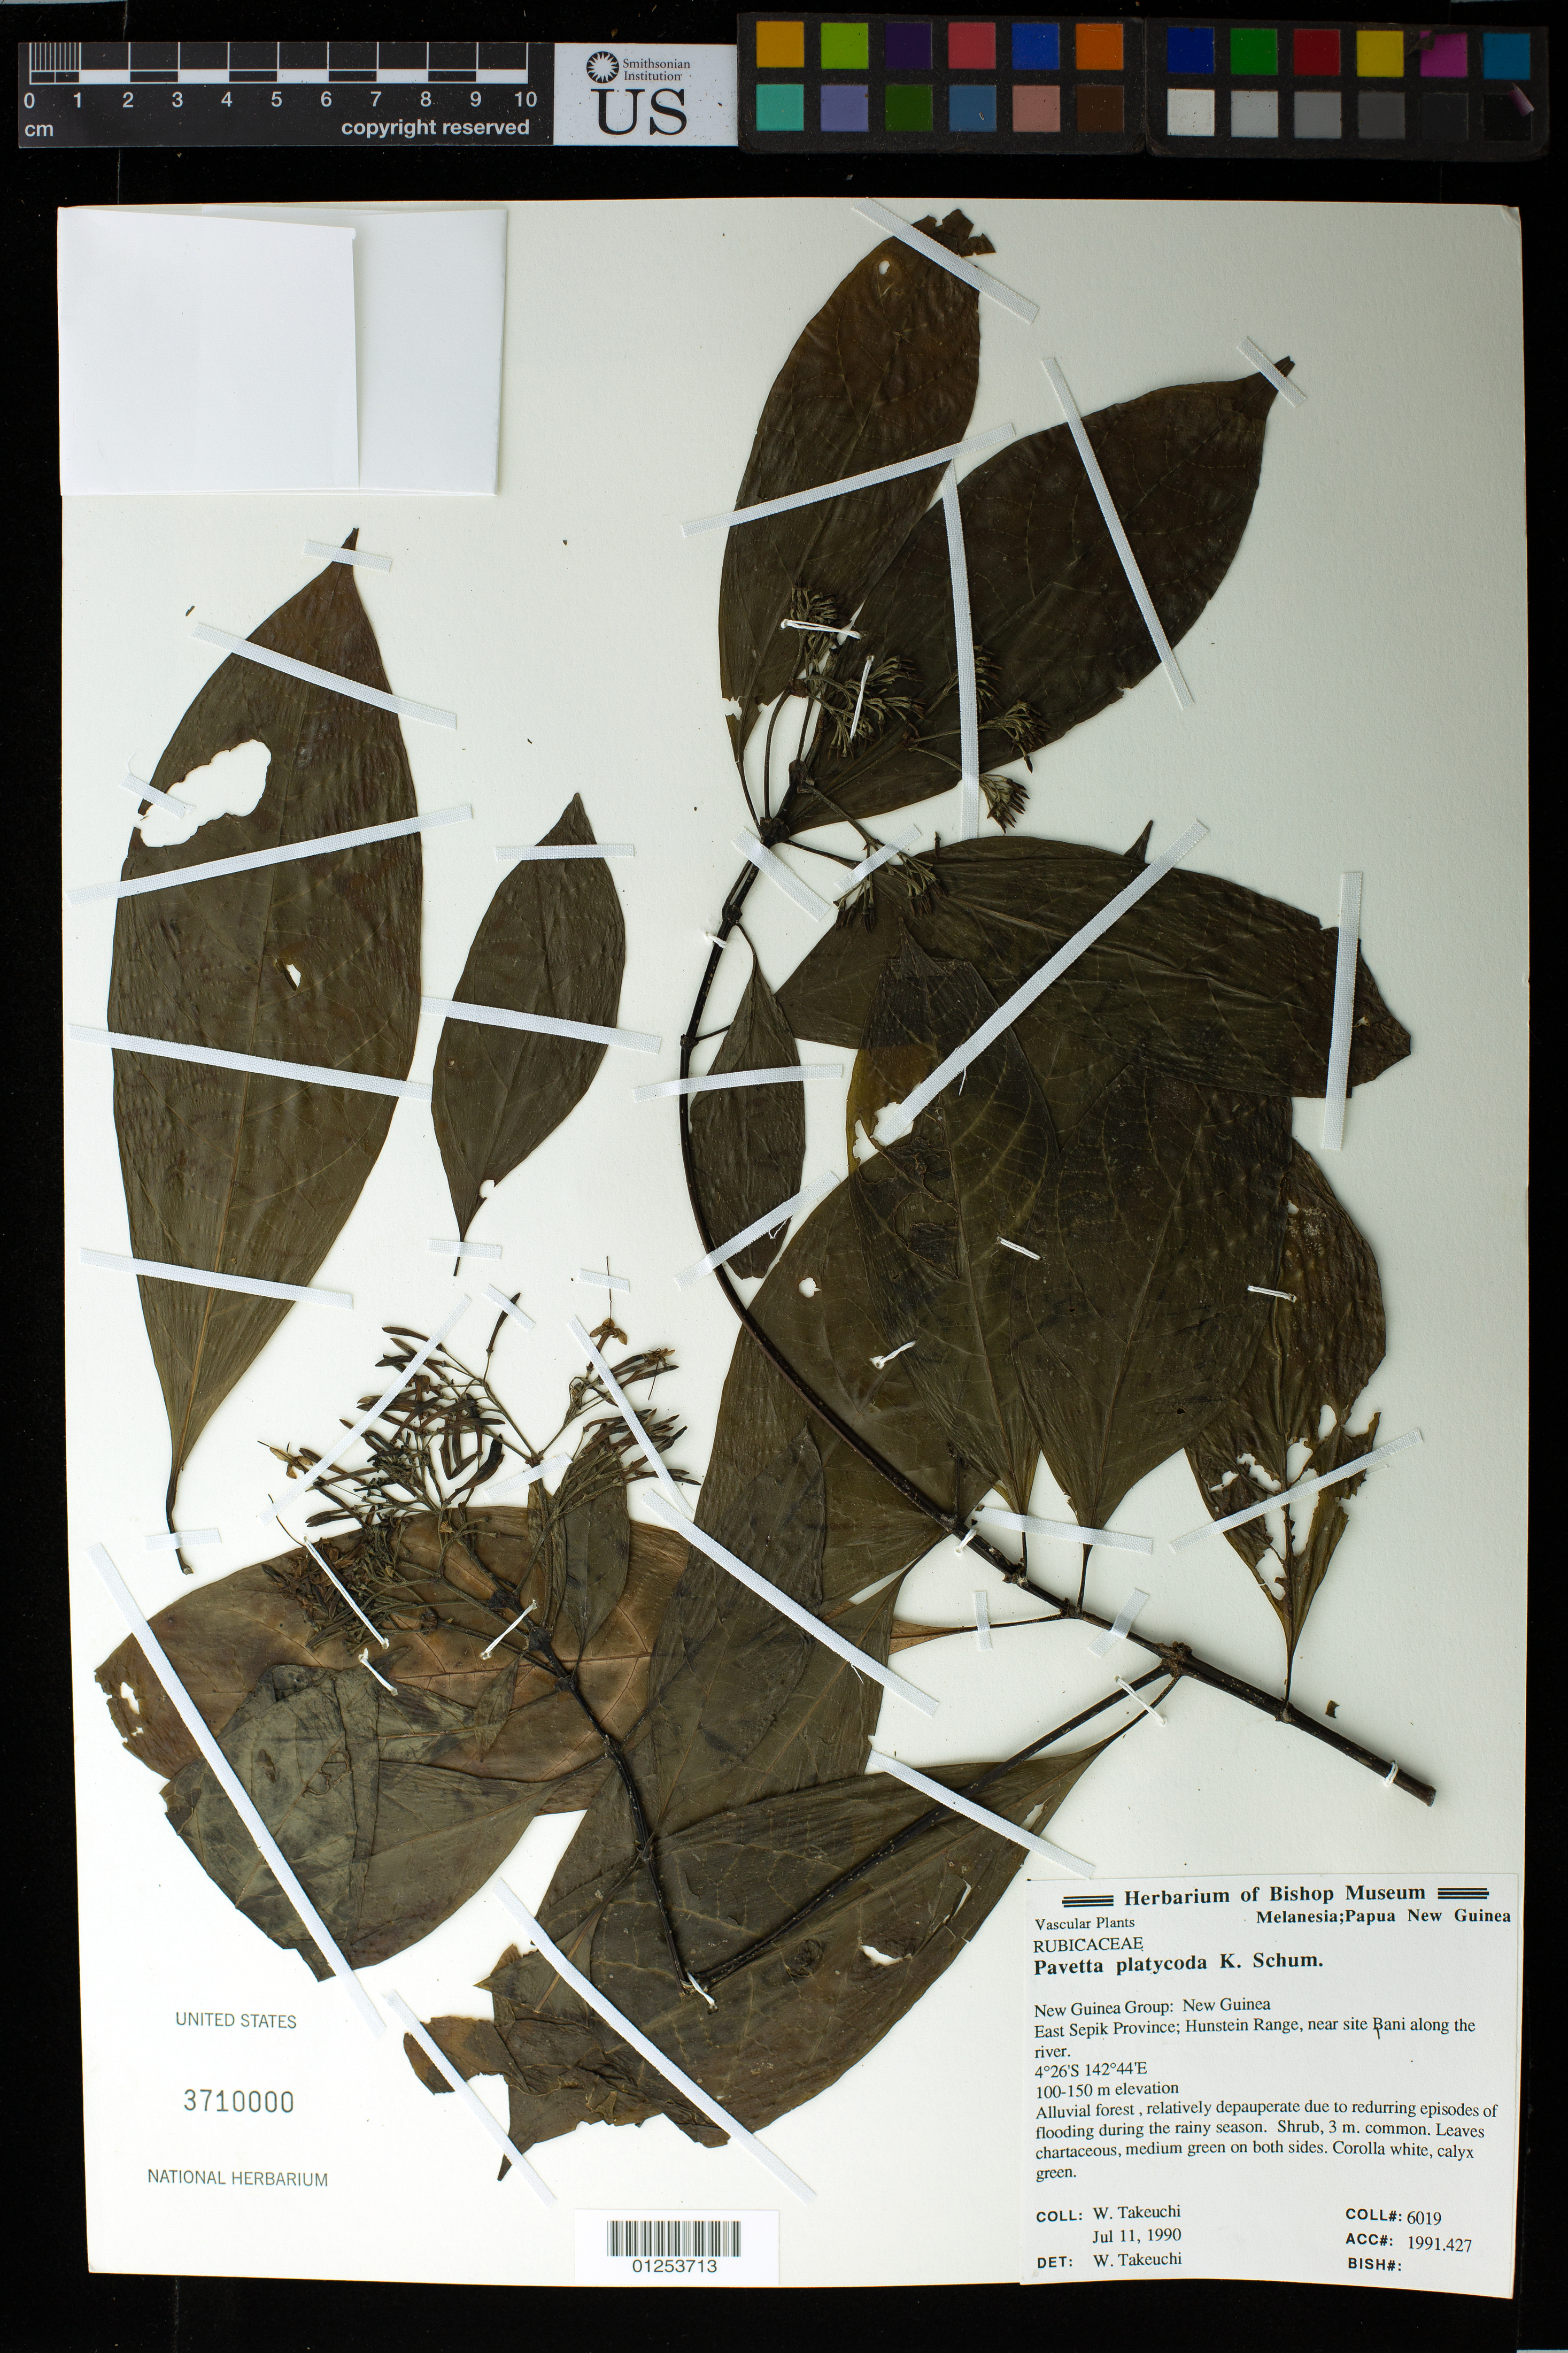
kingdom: Plantae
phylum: Tracheophyta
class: Magnoliopsida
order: Gentianales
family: Rubiaceae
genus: Pavetta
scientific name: Pavetta platyclada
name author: K. Schum. & Lauterb.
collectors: W. N. Takeuchi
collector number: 6019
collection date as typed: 11 Jul 1990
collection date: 1990-07-11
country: Papua New Guinea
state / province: East Sepik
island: New Guinea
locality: Hunstein range, near site 'Bani' along the river.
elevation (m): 100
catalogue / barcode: US 3710000